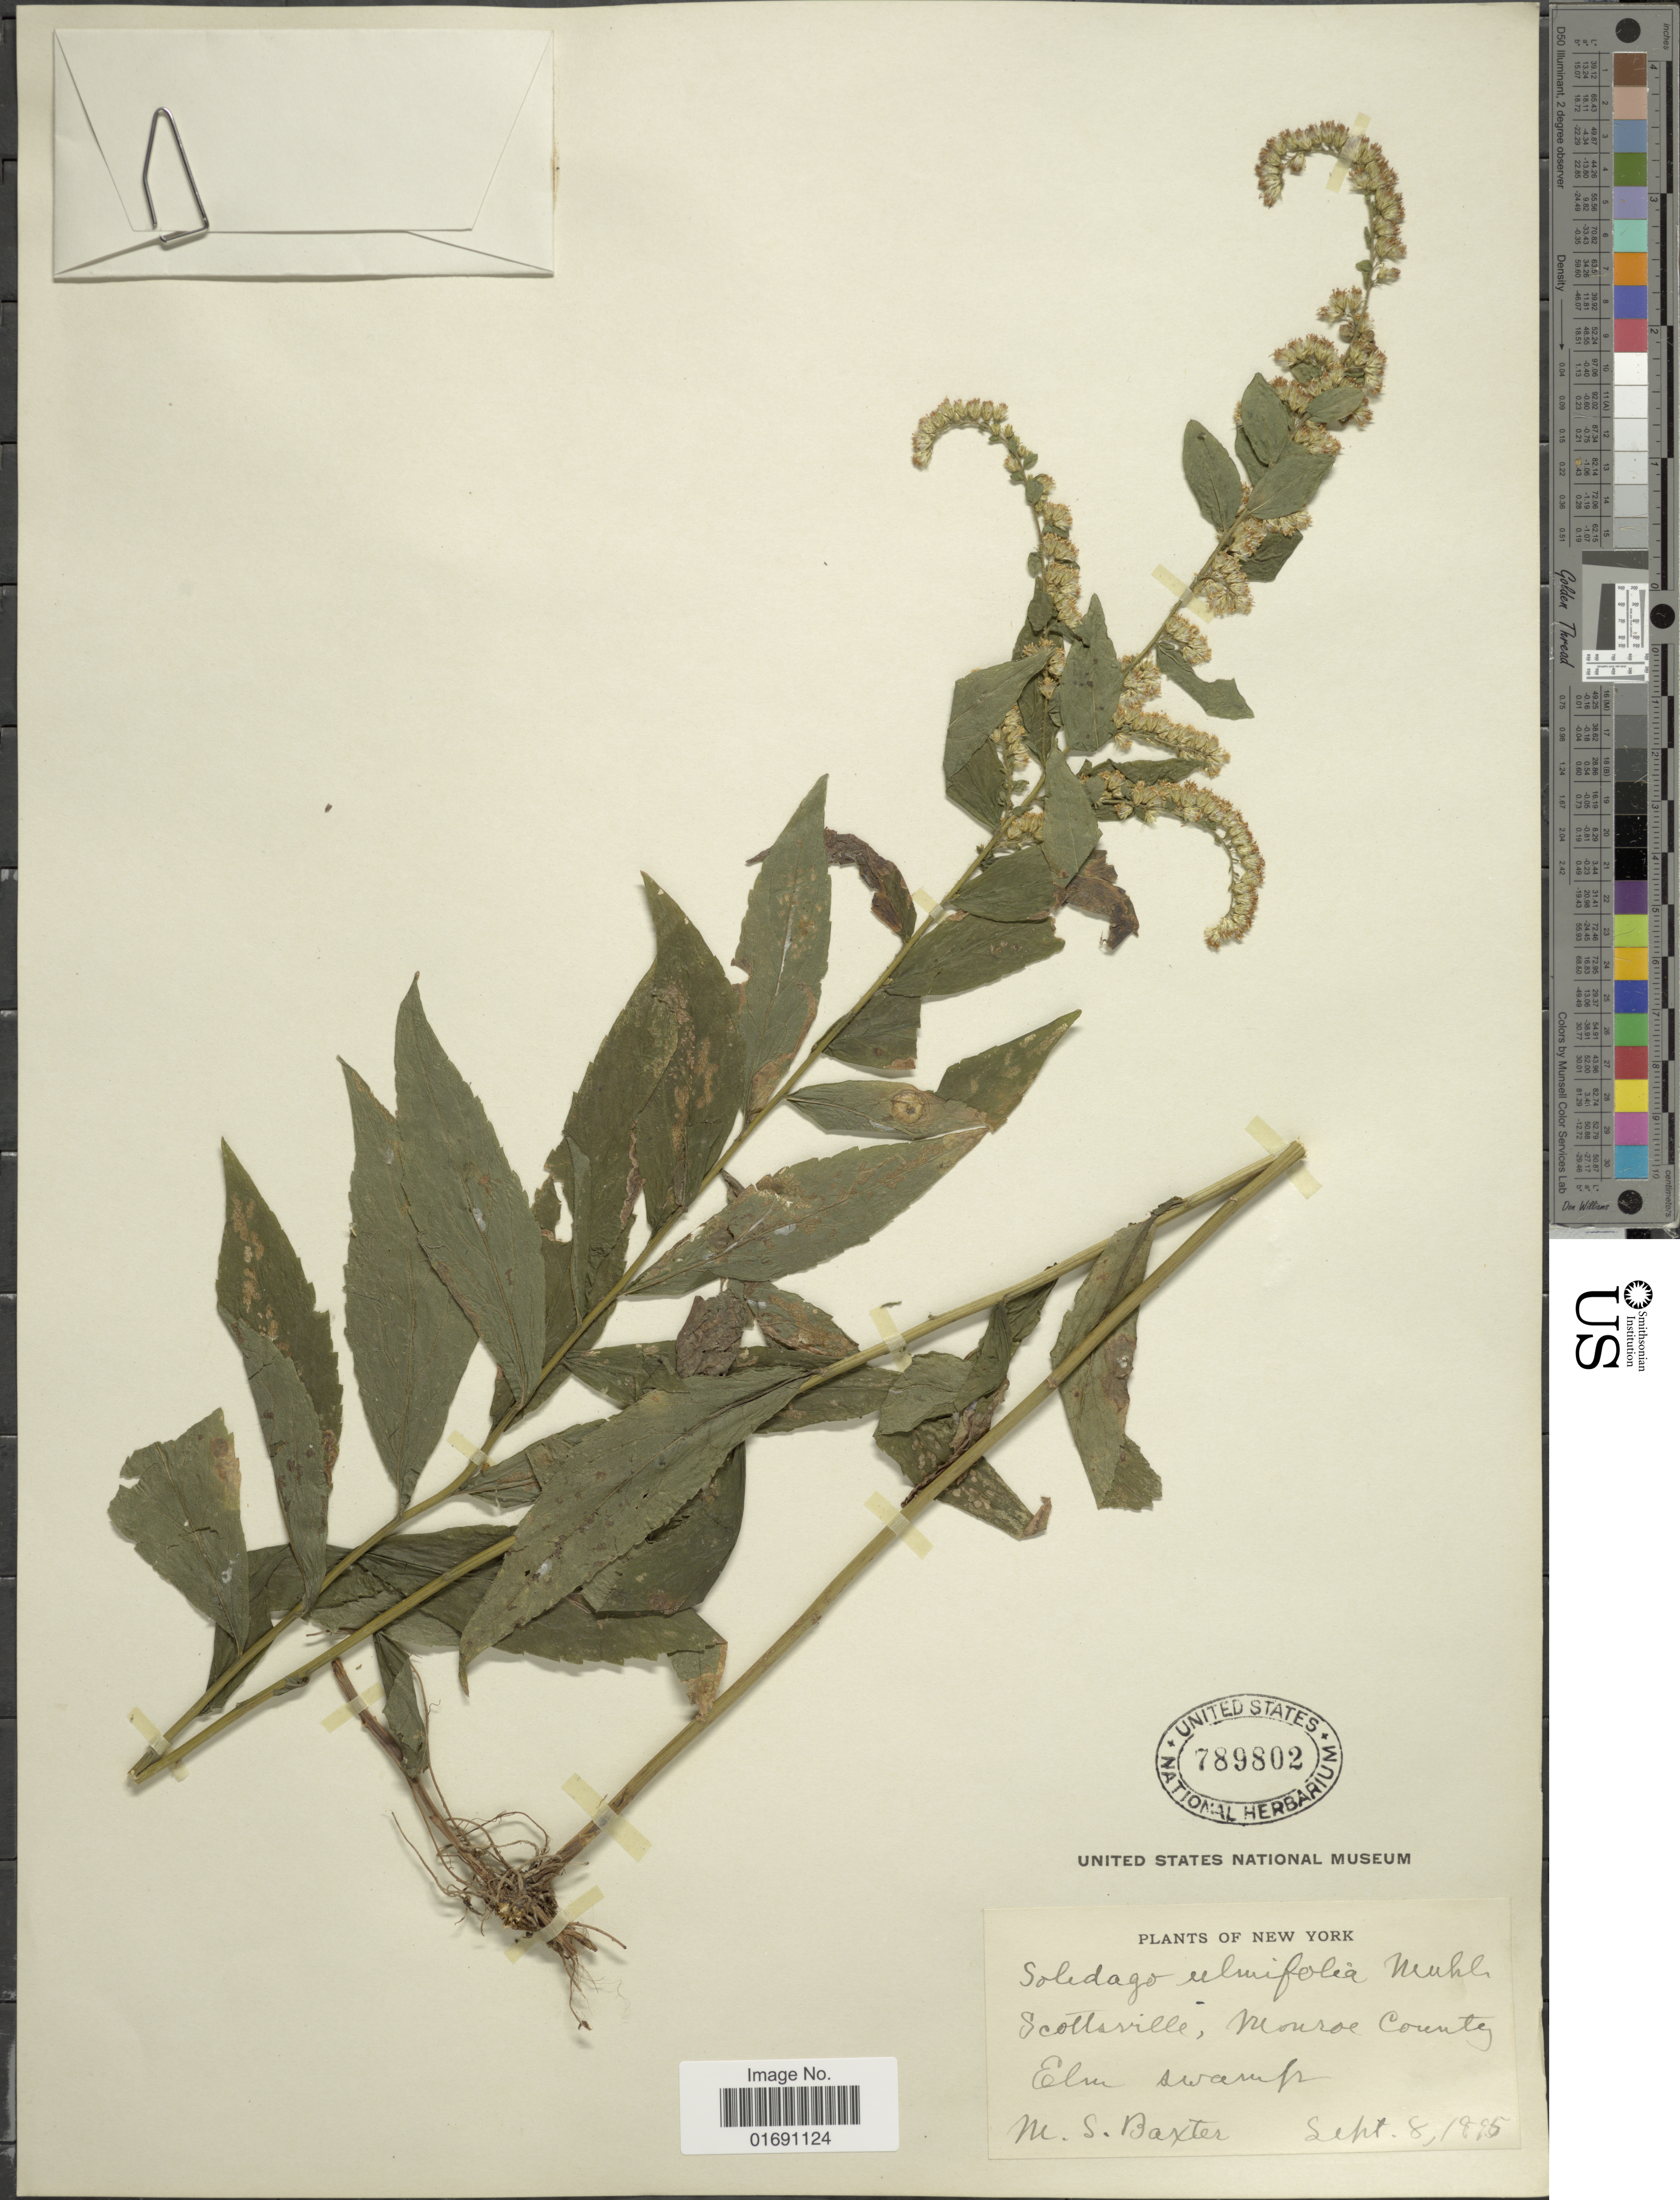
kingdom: Plantae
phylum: Tracheophyta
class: Magnoliopsida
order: Asterales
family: Asteraceae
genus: Solidago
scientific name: Solidago ulmifolia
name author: Muhl. ex Willd.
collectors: M. Baxter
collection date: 1895-09-08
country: United States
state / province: New York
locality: Scottsville, Monroe County, Elm swamp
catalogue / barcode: US 789802